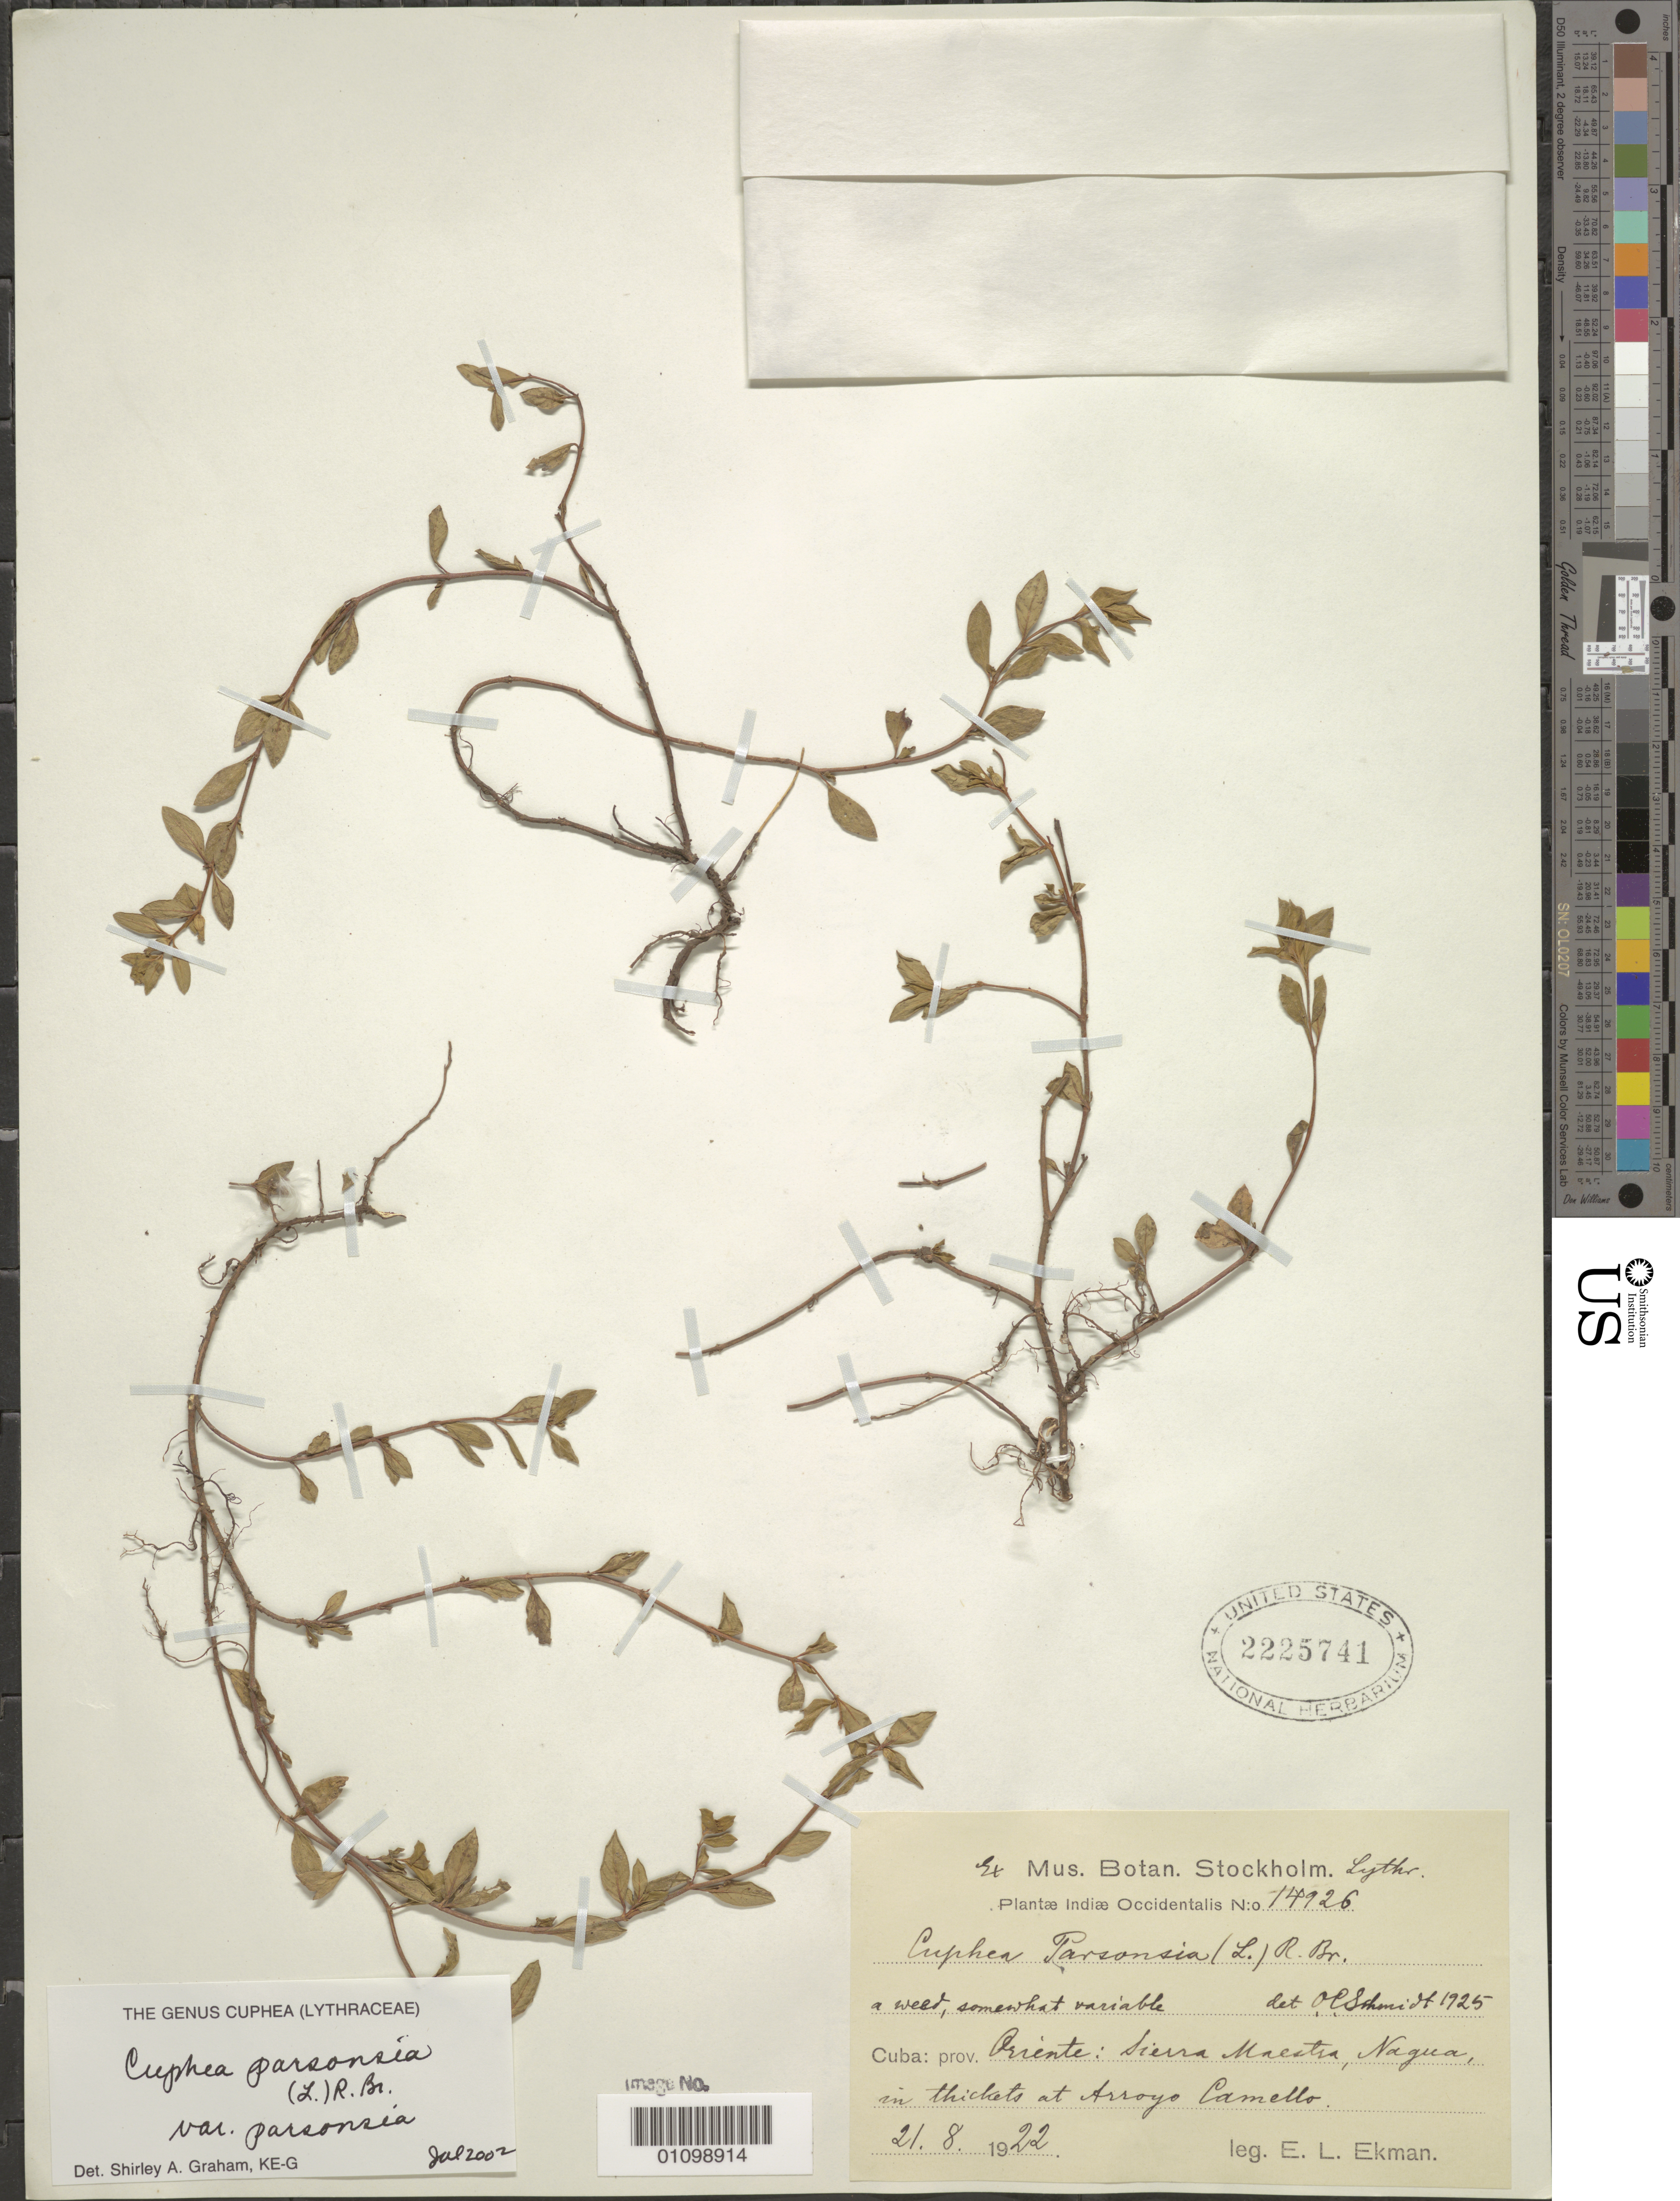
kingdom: Plantae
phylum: Tracheophyta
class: Magnoliopsida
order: Myrtales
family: Lythraceae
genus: Cuphea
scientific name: Cuphea parsonsia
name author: (L.) R. Br. ex Steud.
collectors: E. L. Ekman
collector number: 14926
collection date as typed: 21 Aug 1922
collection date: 1922-08-21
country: Cuba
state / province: Oriente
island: Cuba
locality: Sierra Maestra, Nagua, in thickets at Arroy Camello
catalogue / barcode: US 2225741